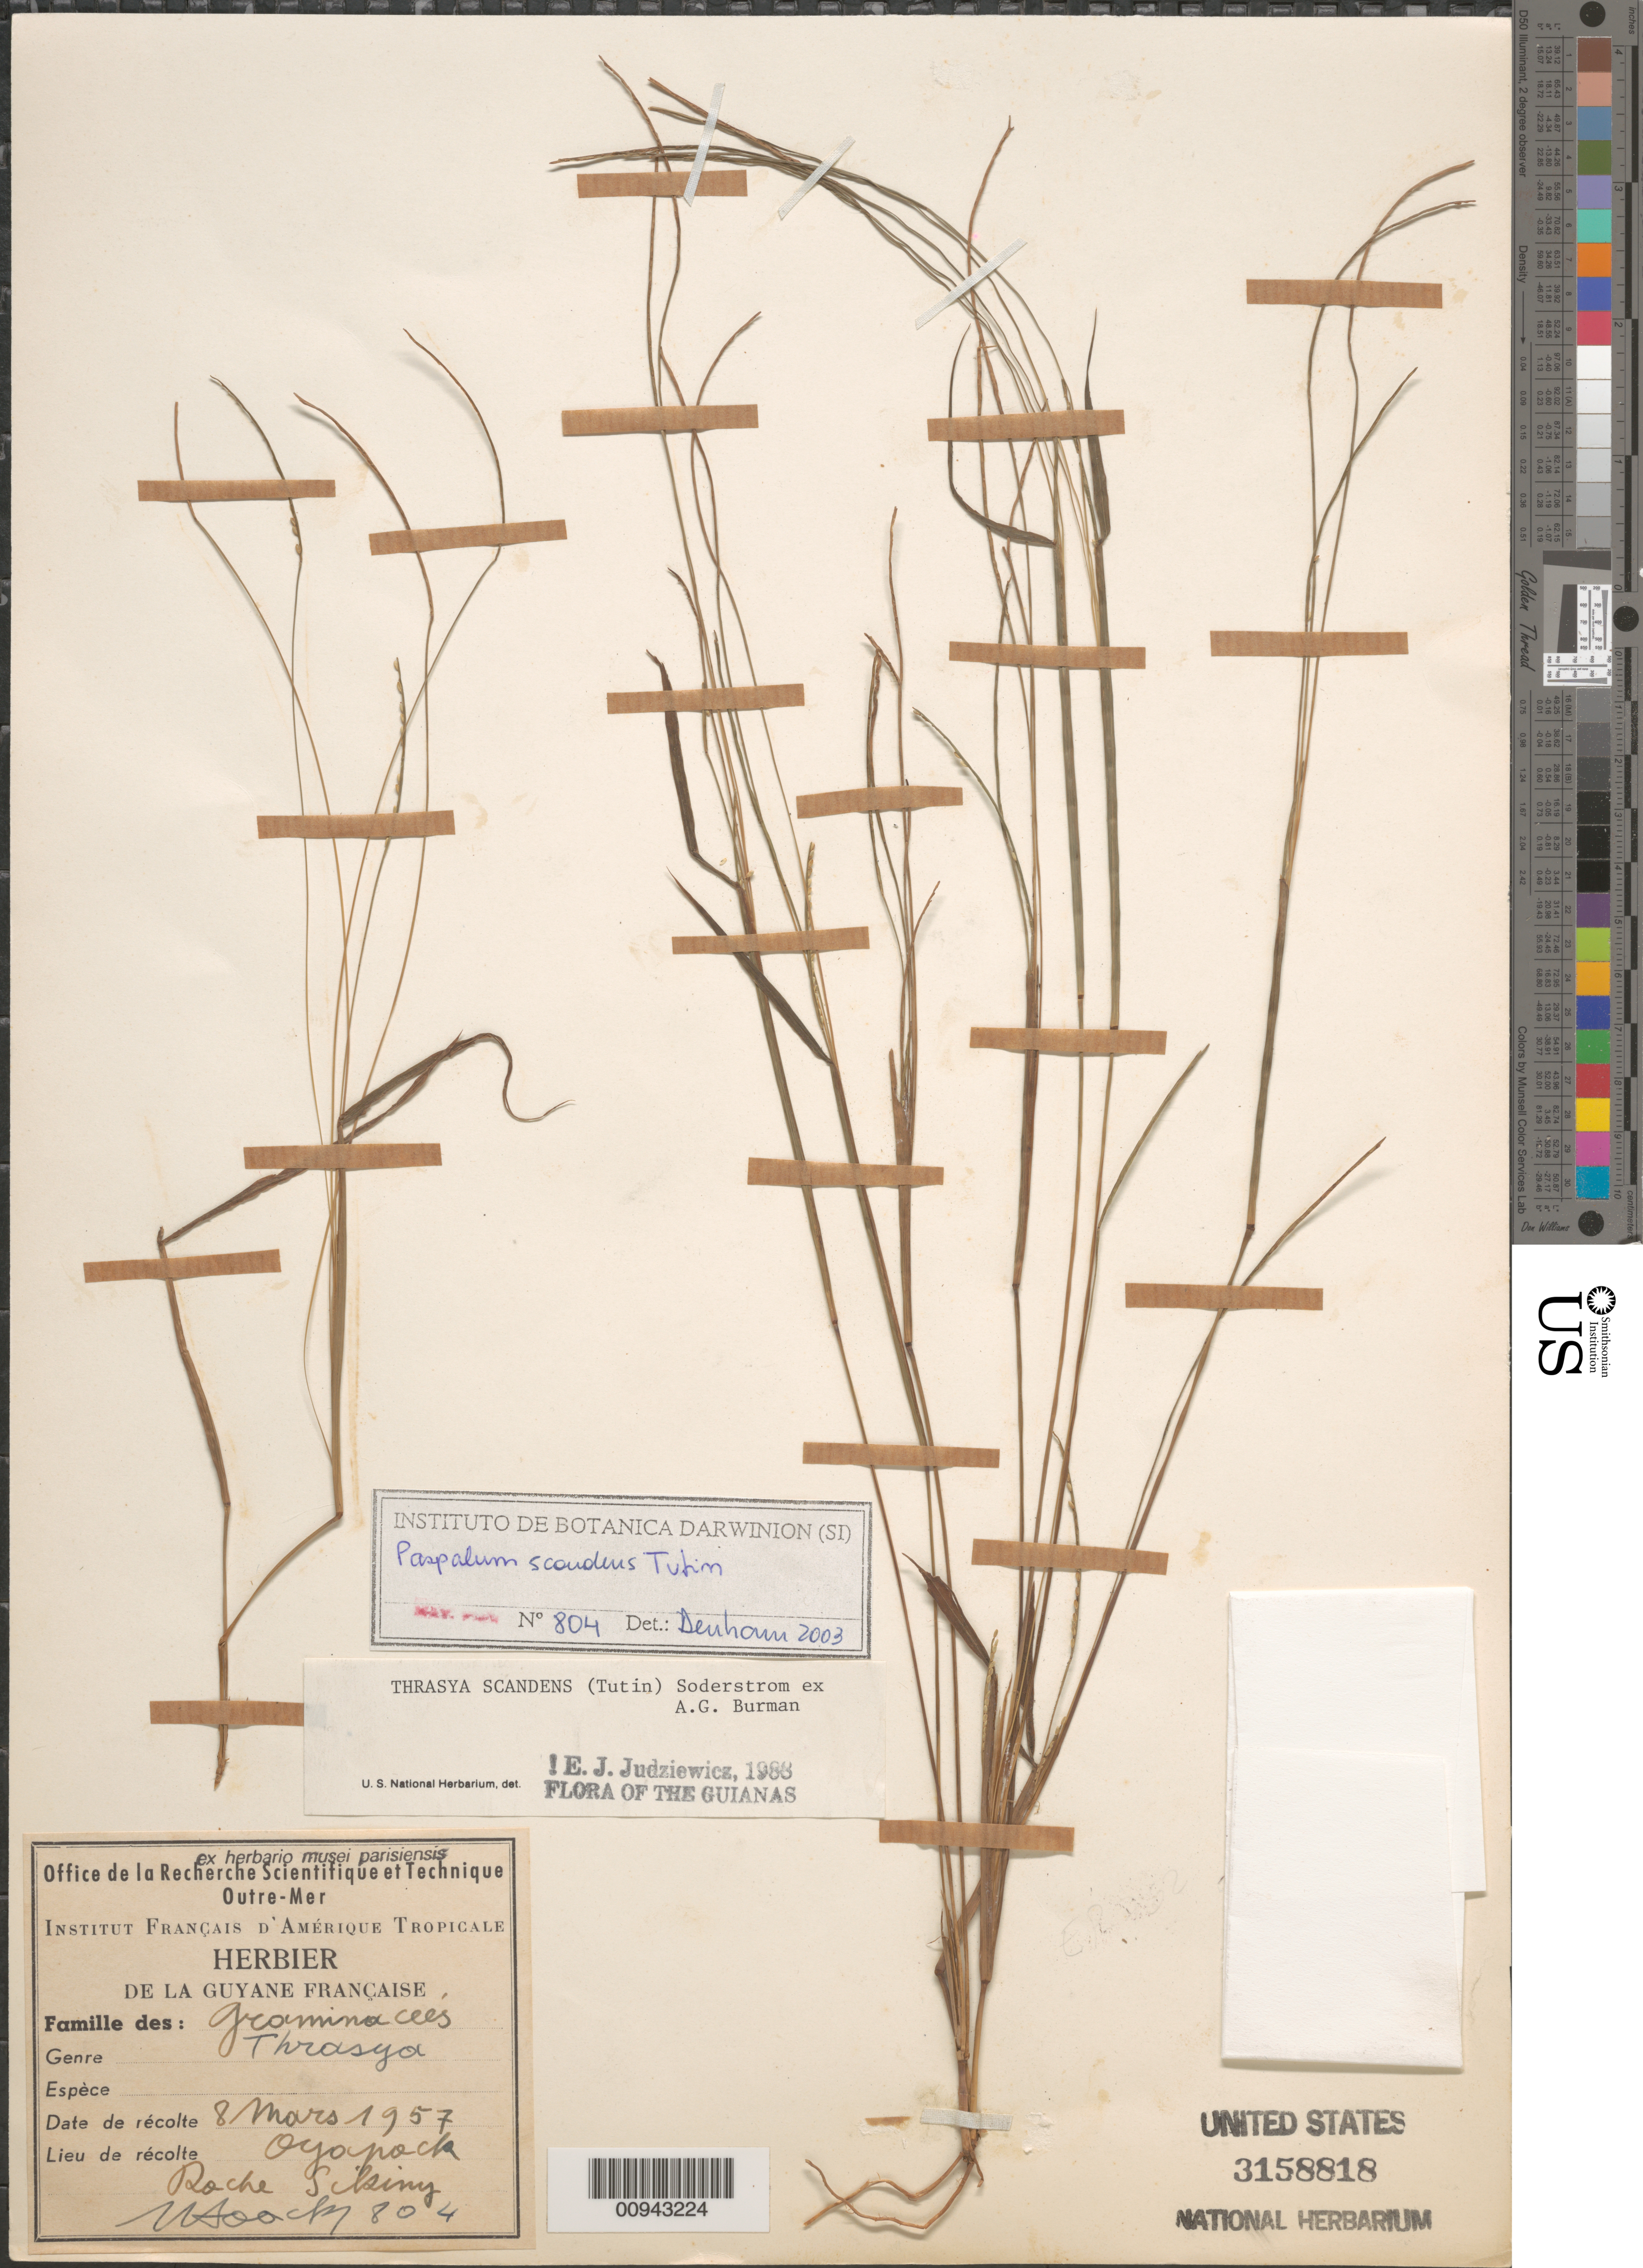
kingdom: Plantae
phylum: Tracheophyta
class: Liliopsida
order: Poales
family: Poaceae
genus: Paspalum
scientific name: Paspalum scandens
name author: Tutin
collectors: J. Hoock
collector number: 804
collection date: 1957-03-08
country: French Guiana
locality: Guyane Française. Oyapock. Roche Sikiny.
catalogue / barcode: US 3158818